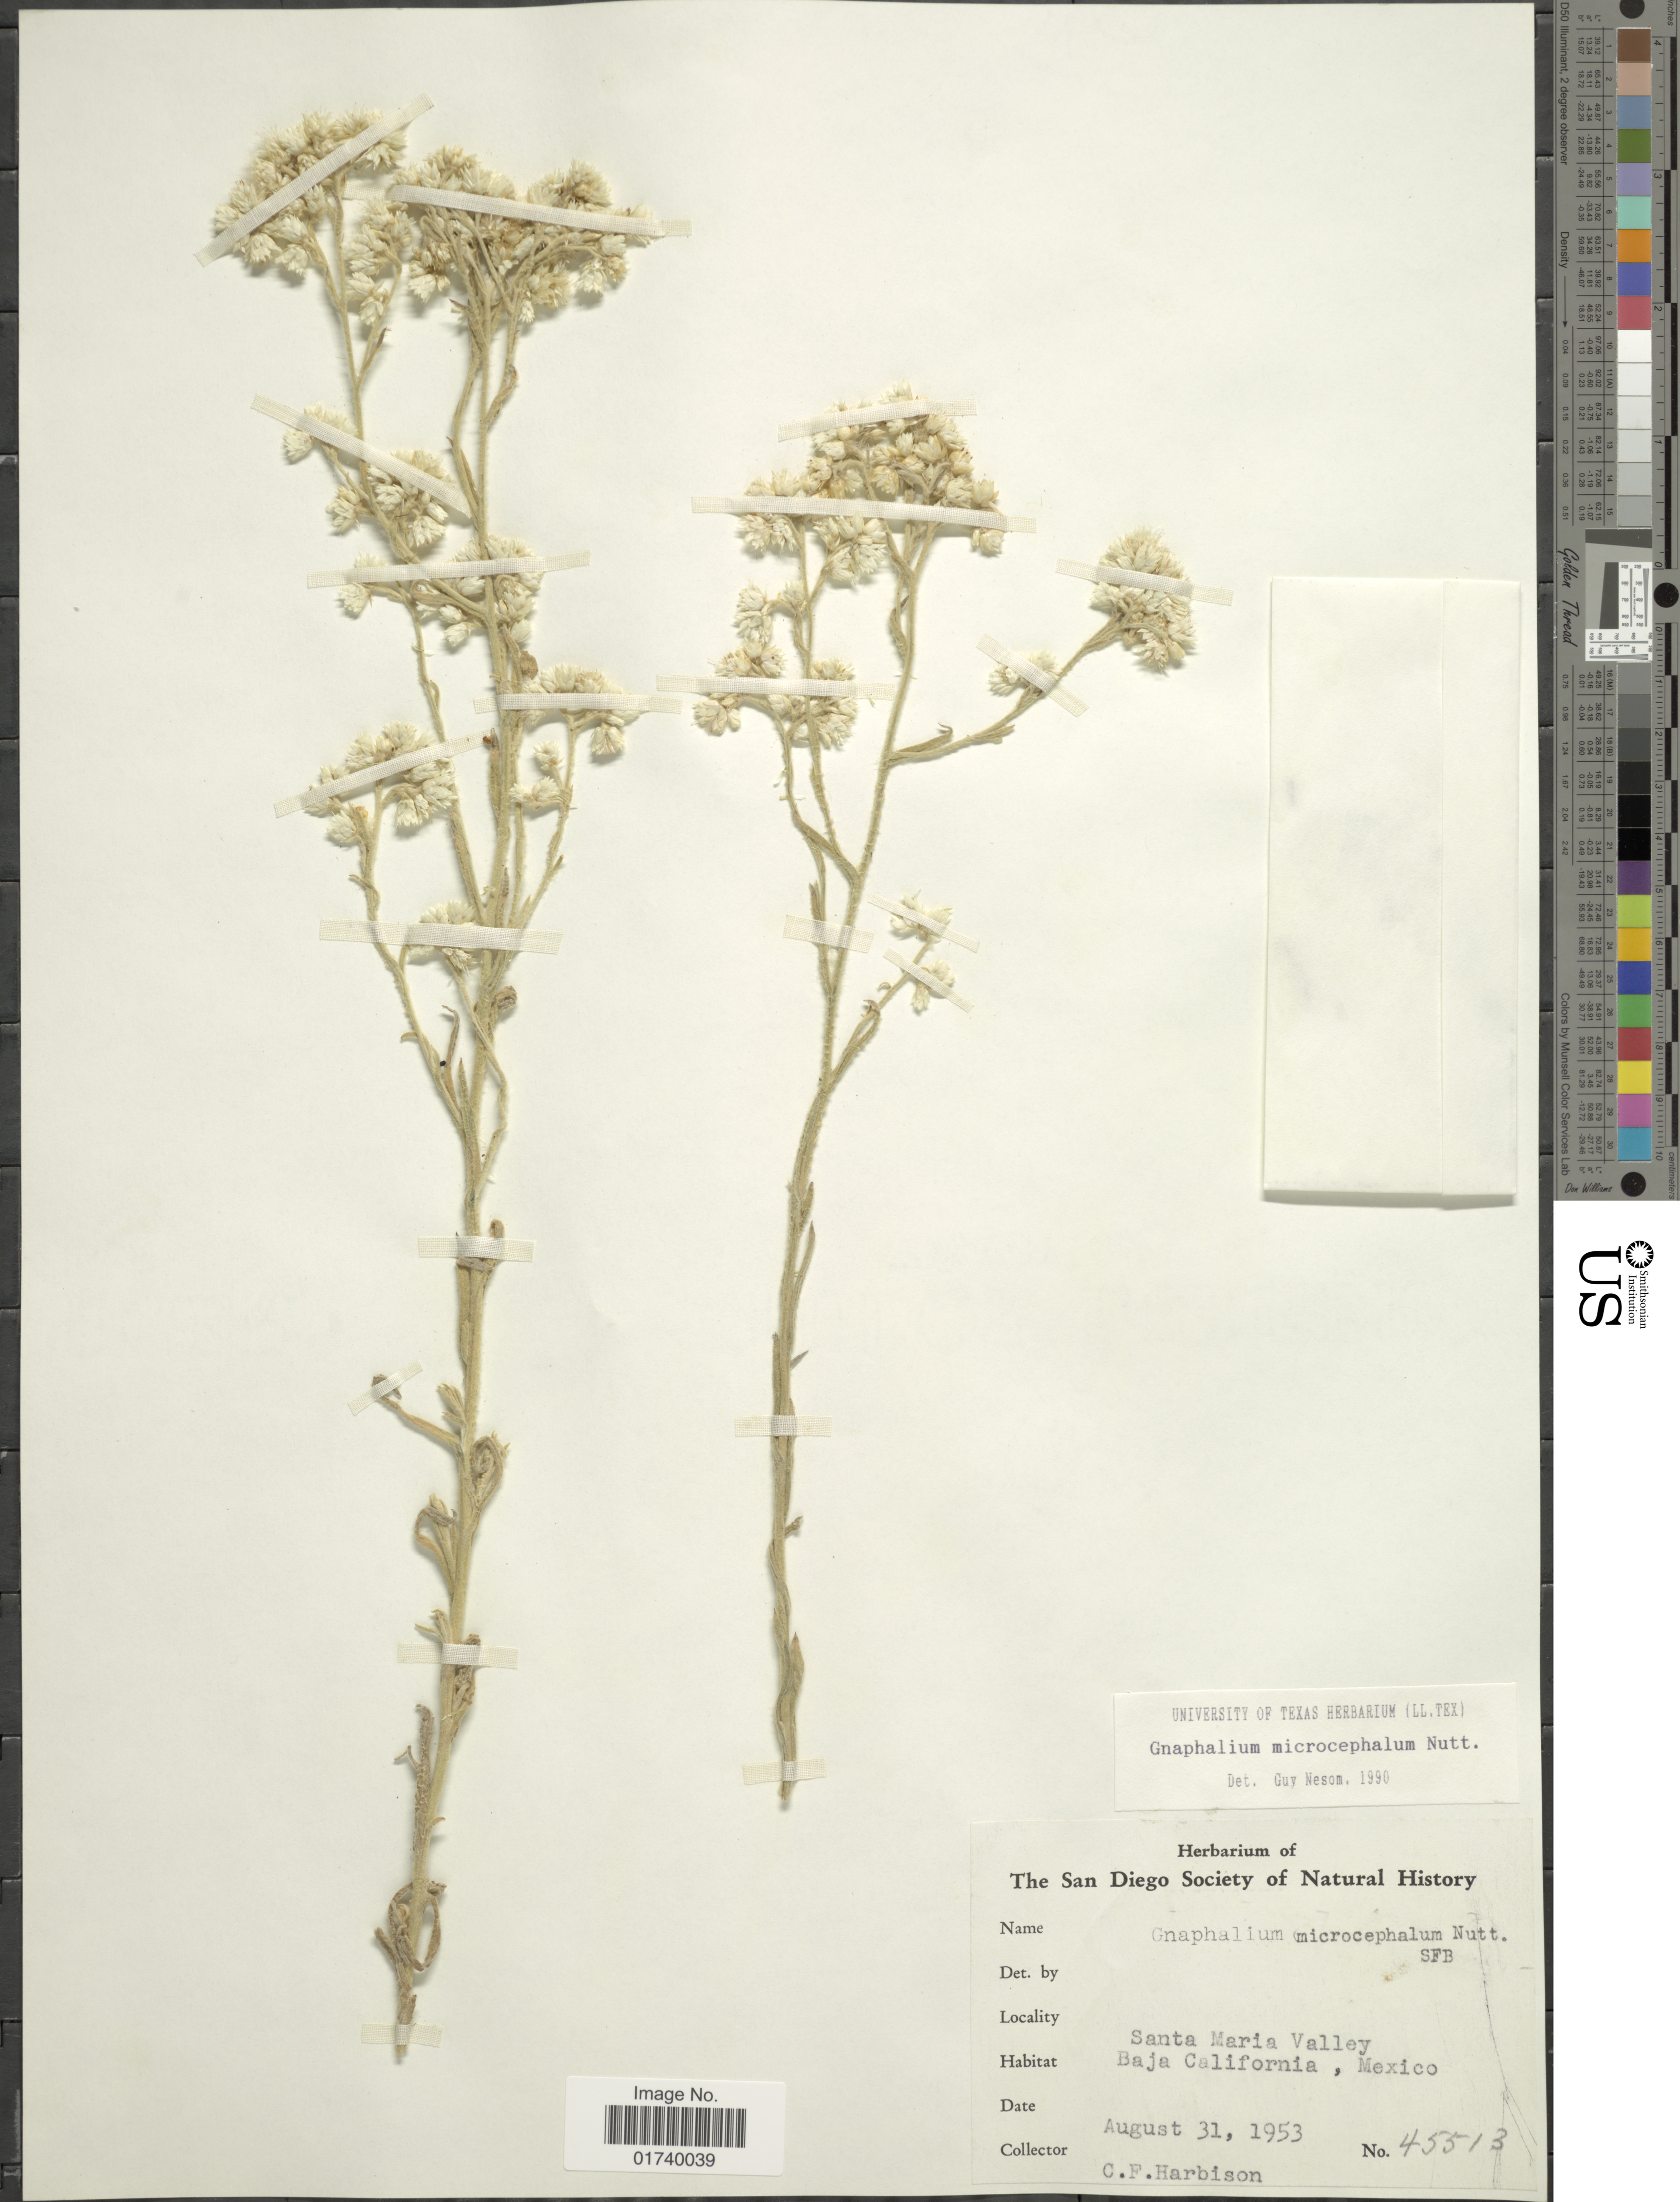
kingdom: Plantae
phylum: Tracheophyta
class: Magnoliopsida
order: Asterales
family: Asteraceae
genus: Pseudognaphalium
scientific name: Pseudognaphalium microcephalum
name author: (Nutt.) Anderb.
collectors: C. F. Harbison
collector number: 45513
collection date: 1953-08-31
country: Mexico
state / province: Baja California Sur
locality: Santa Maria Vallry, Baja California, Mexico